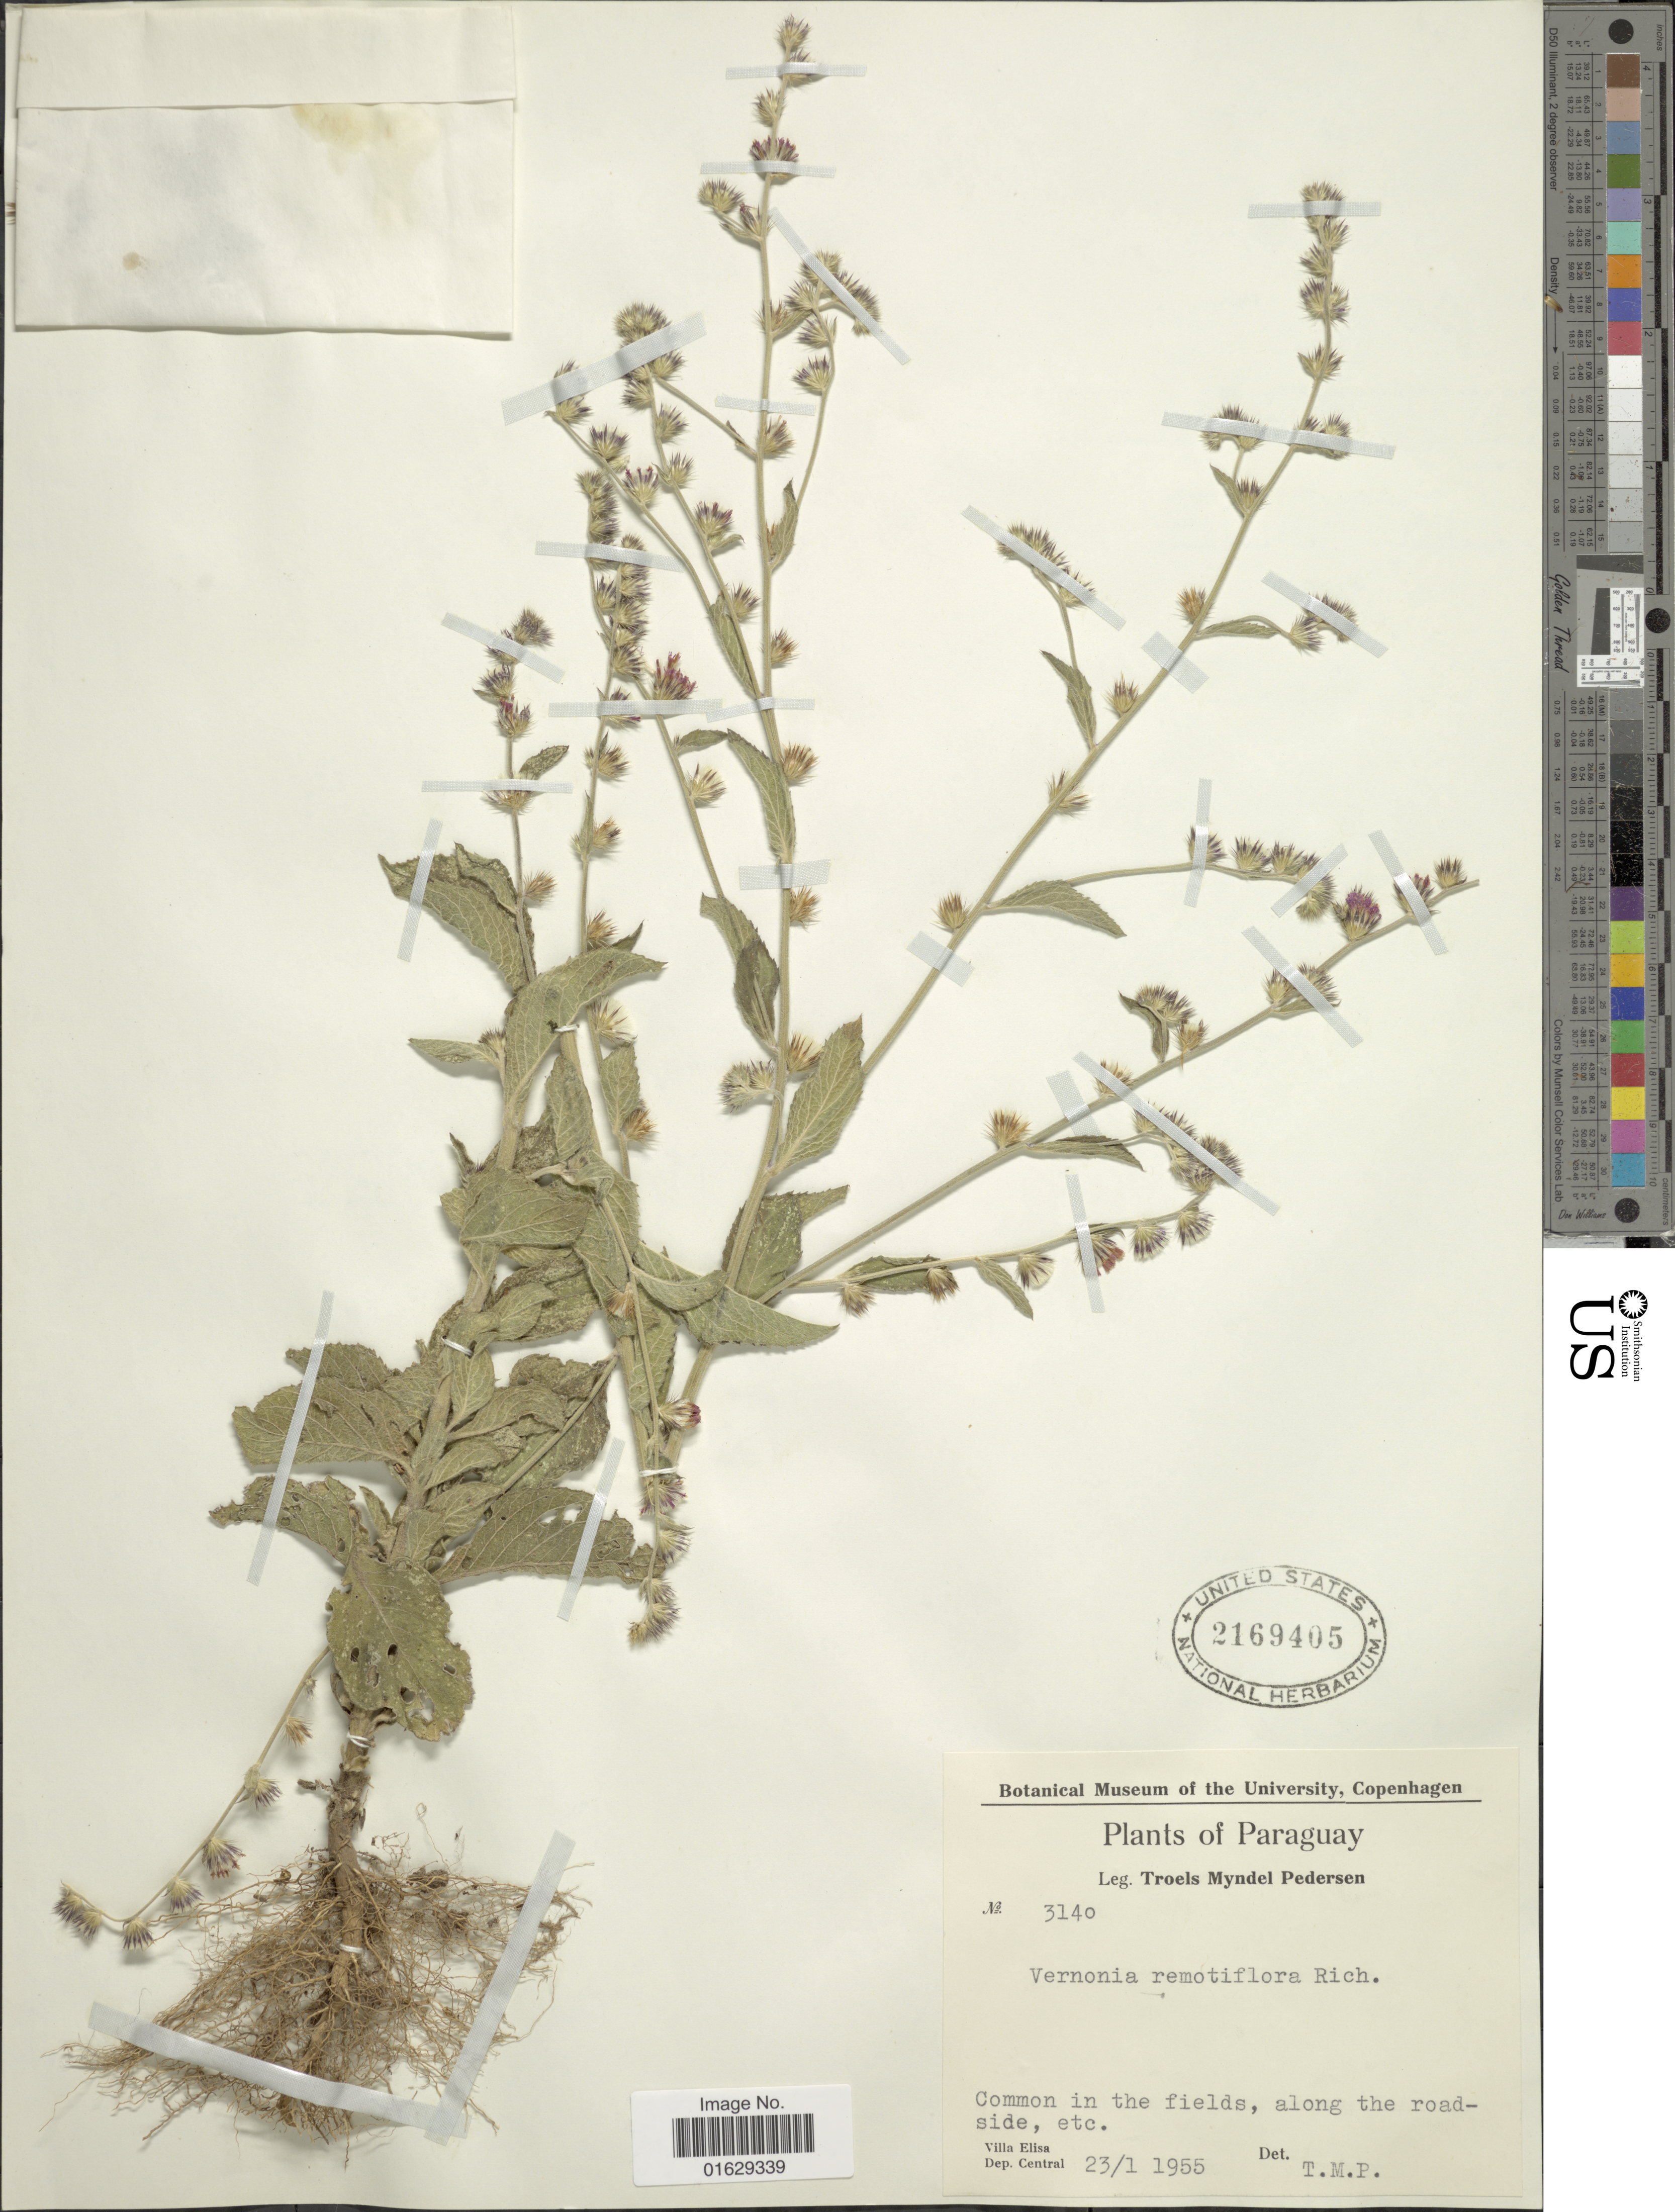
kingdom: Plantae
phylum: Tracheophyta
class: Magnoliopsida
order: Asterales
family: Asteraceae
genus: Lepidaploa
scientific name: Lepidaploa remotiflora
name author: (Rich.) H. Rob.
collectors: T. Pederson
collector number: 3140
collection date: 1955-01-23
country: Paraguay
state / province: Central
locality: Common in the fields, along the roadside, etc., Villa elisa, Dep. Central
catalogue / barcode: US 2169405